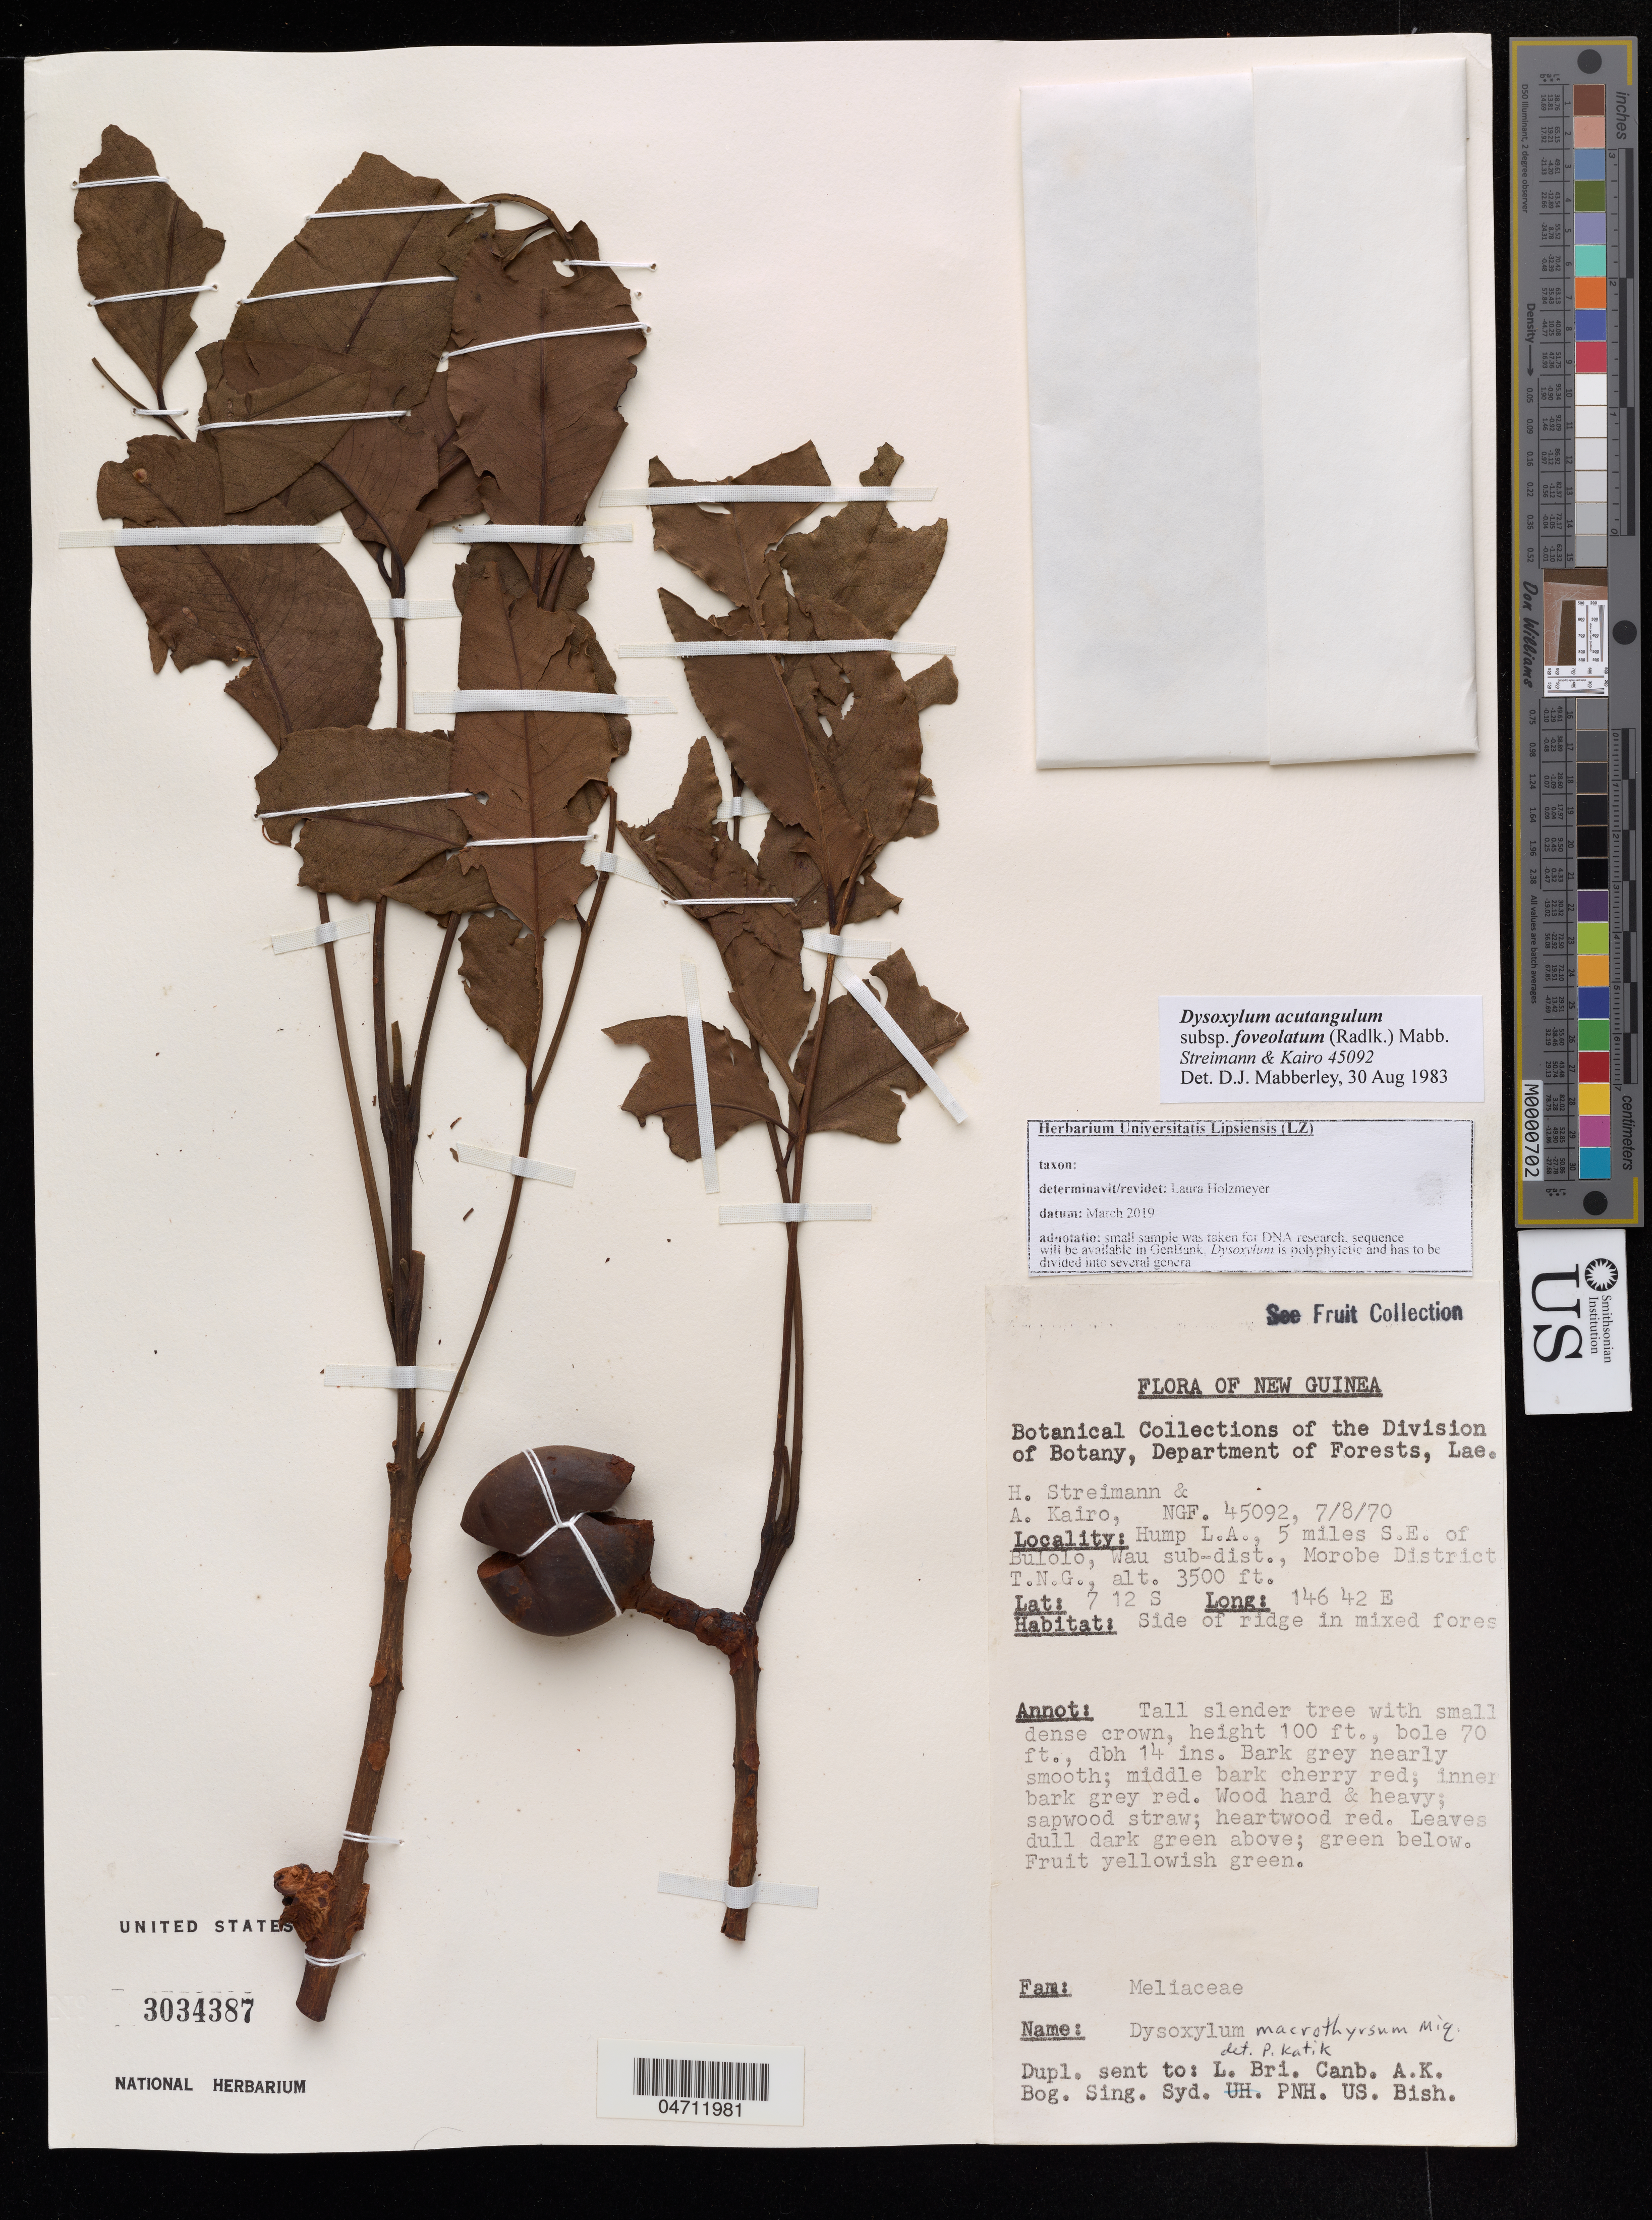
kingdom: Plantae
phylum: Tracheophyta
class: Magnoliopsida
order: Sapindales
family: Meliaceae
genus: Dysoxylum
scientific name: Dysoxylum acutangulum subsp. foveolatum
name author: Miq.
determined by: Mabberley, David J.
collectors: H. Streimann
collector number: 45092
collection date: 1970-08-07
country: Papua New Guinea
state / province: Morobe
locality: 5 miles S.W. of Bulolo (Long Island L.A.), Wa sub-dist., Morobe District, T.N.G.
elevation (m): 1067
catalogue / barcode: US 3034387